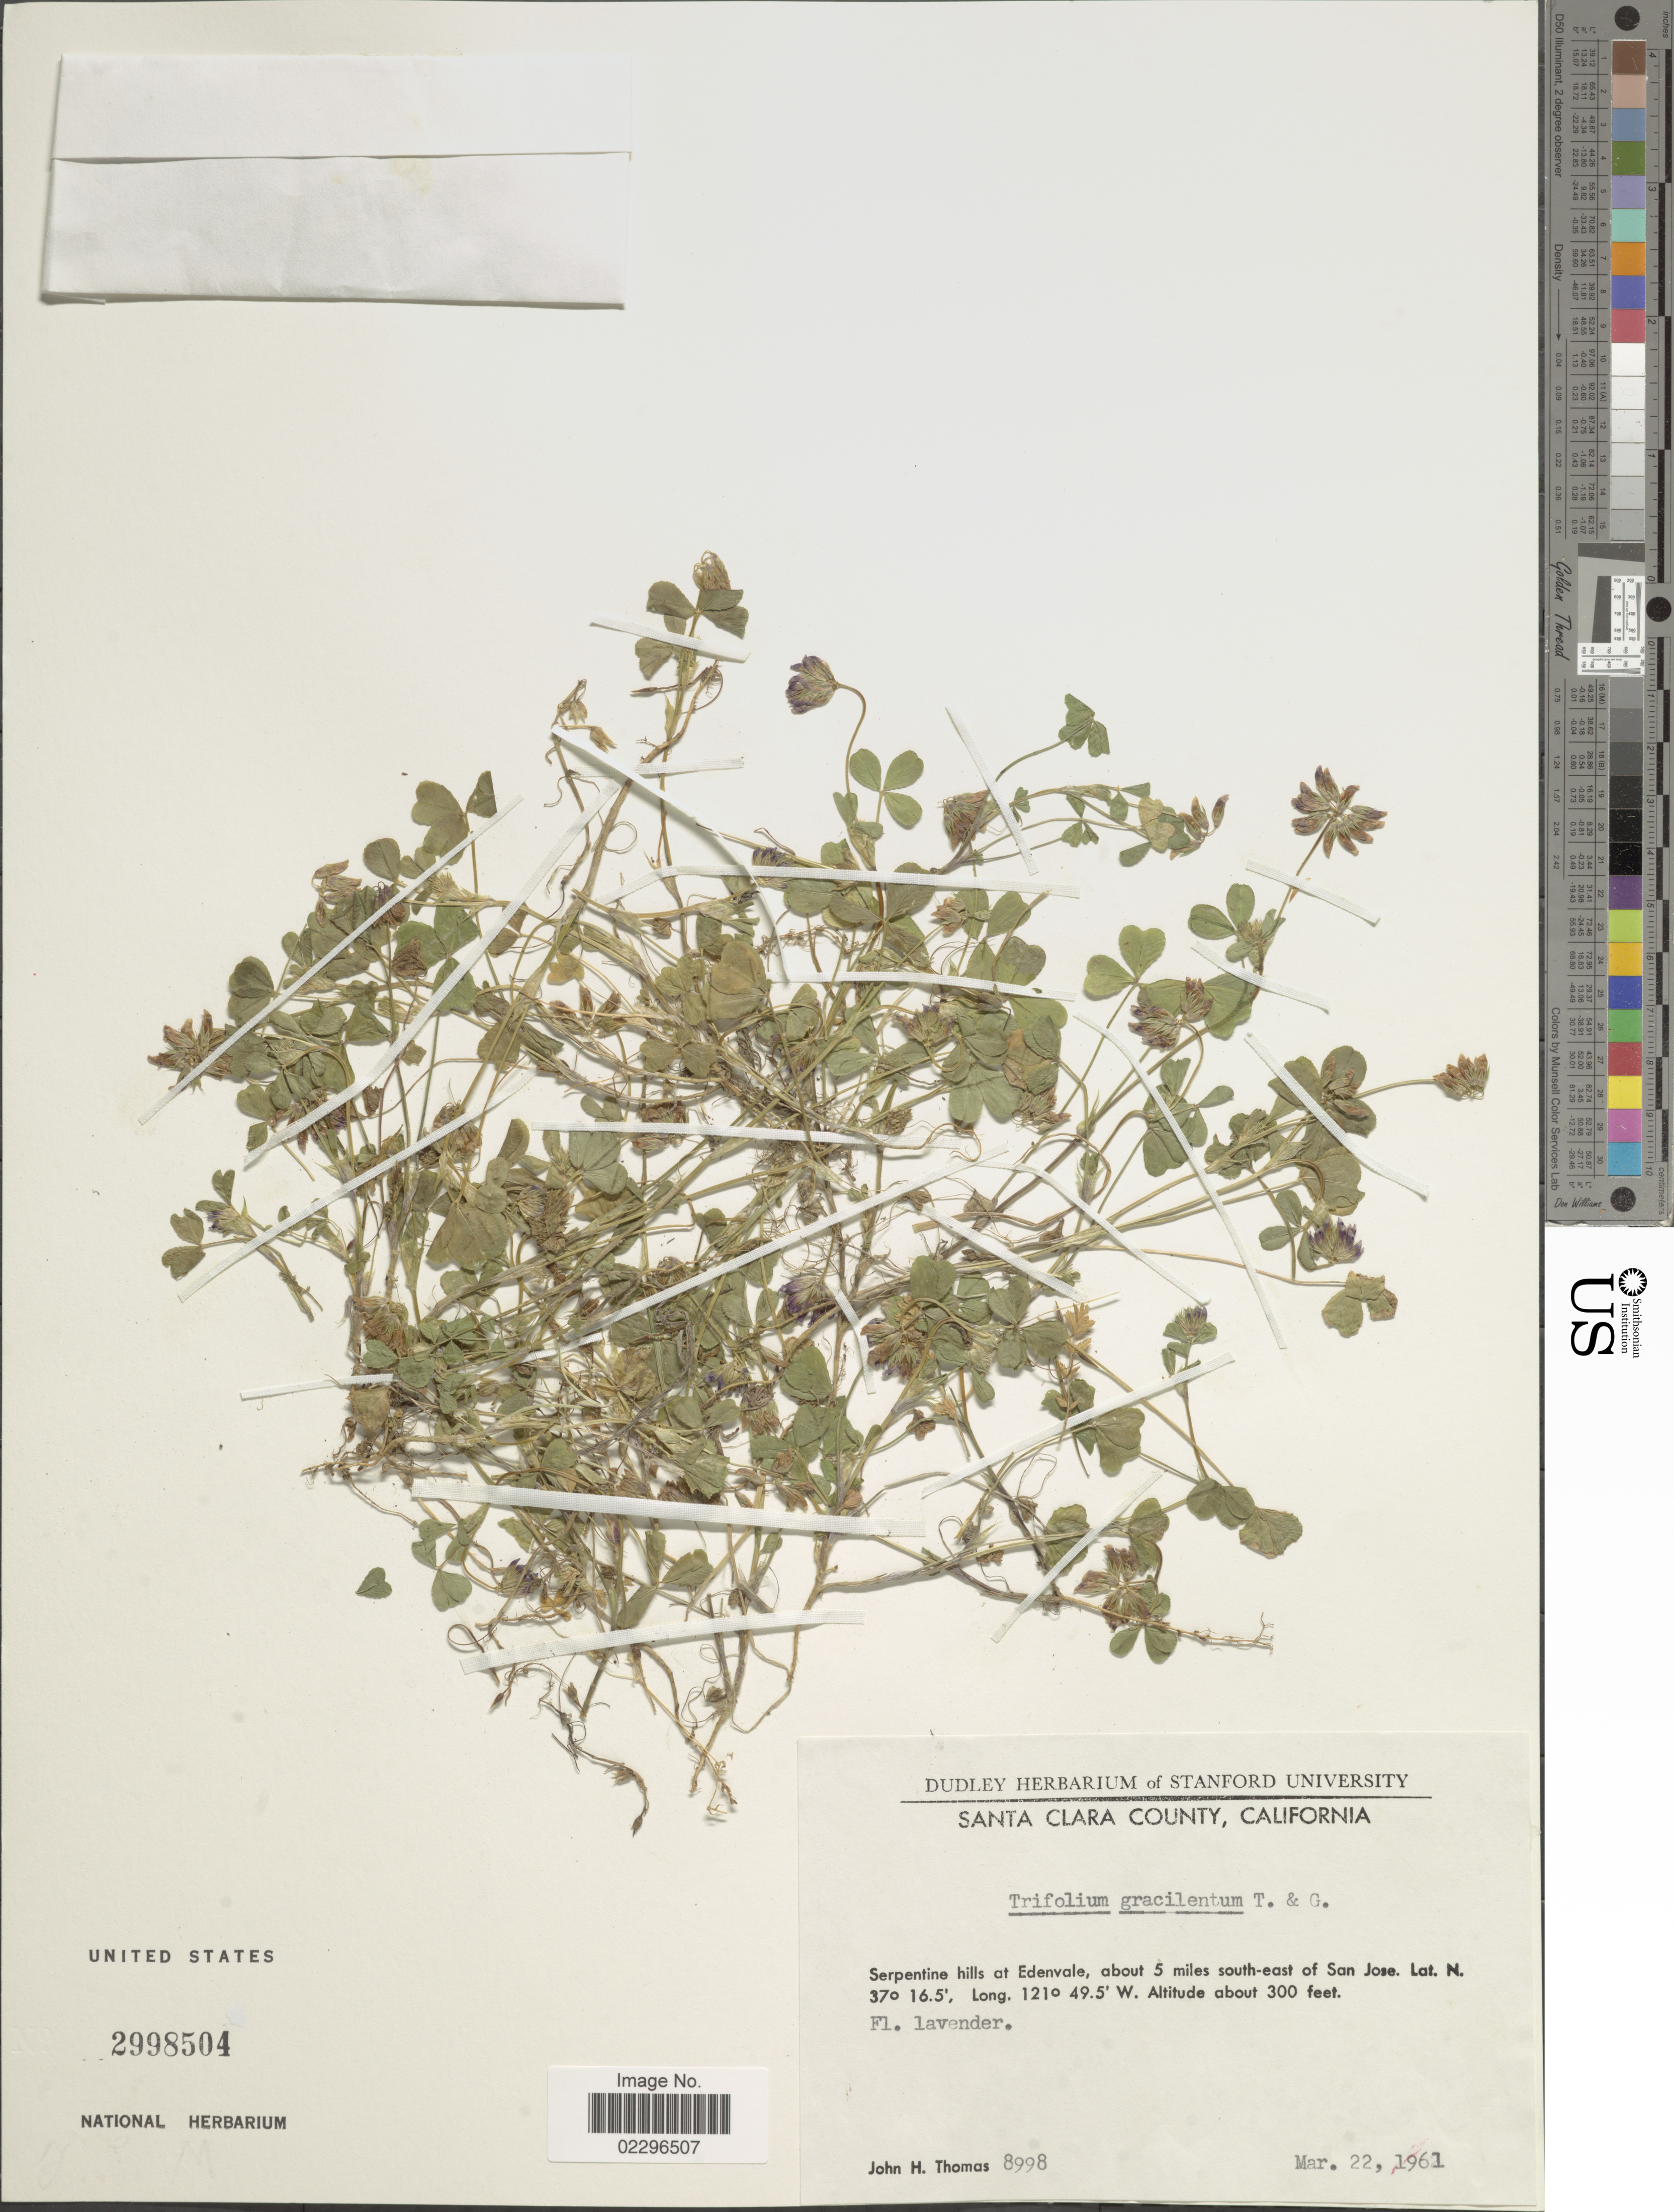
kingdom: Plantae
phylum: Tracheophyta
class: Magnoliopsida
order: Fabales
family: Fabaceae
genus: Trifolium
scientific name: Trifolium gracilentum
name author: Torr. & A. Gray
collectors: J. H. Thomas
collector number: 8998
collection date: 1961-03-22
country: United States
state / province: California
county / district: Santa Clara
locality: Santa Clara County, California, Serpentine hills at Edenvale, about 5 miles south-east of San Jose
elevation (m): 91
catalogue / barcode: US 2998504